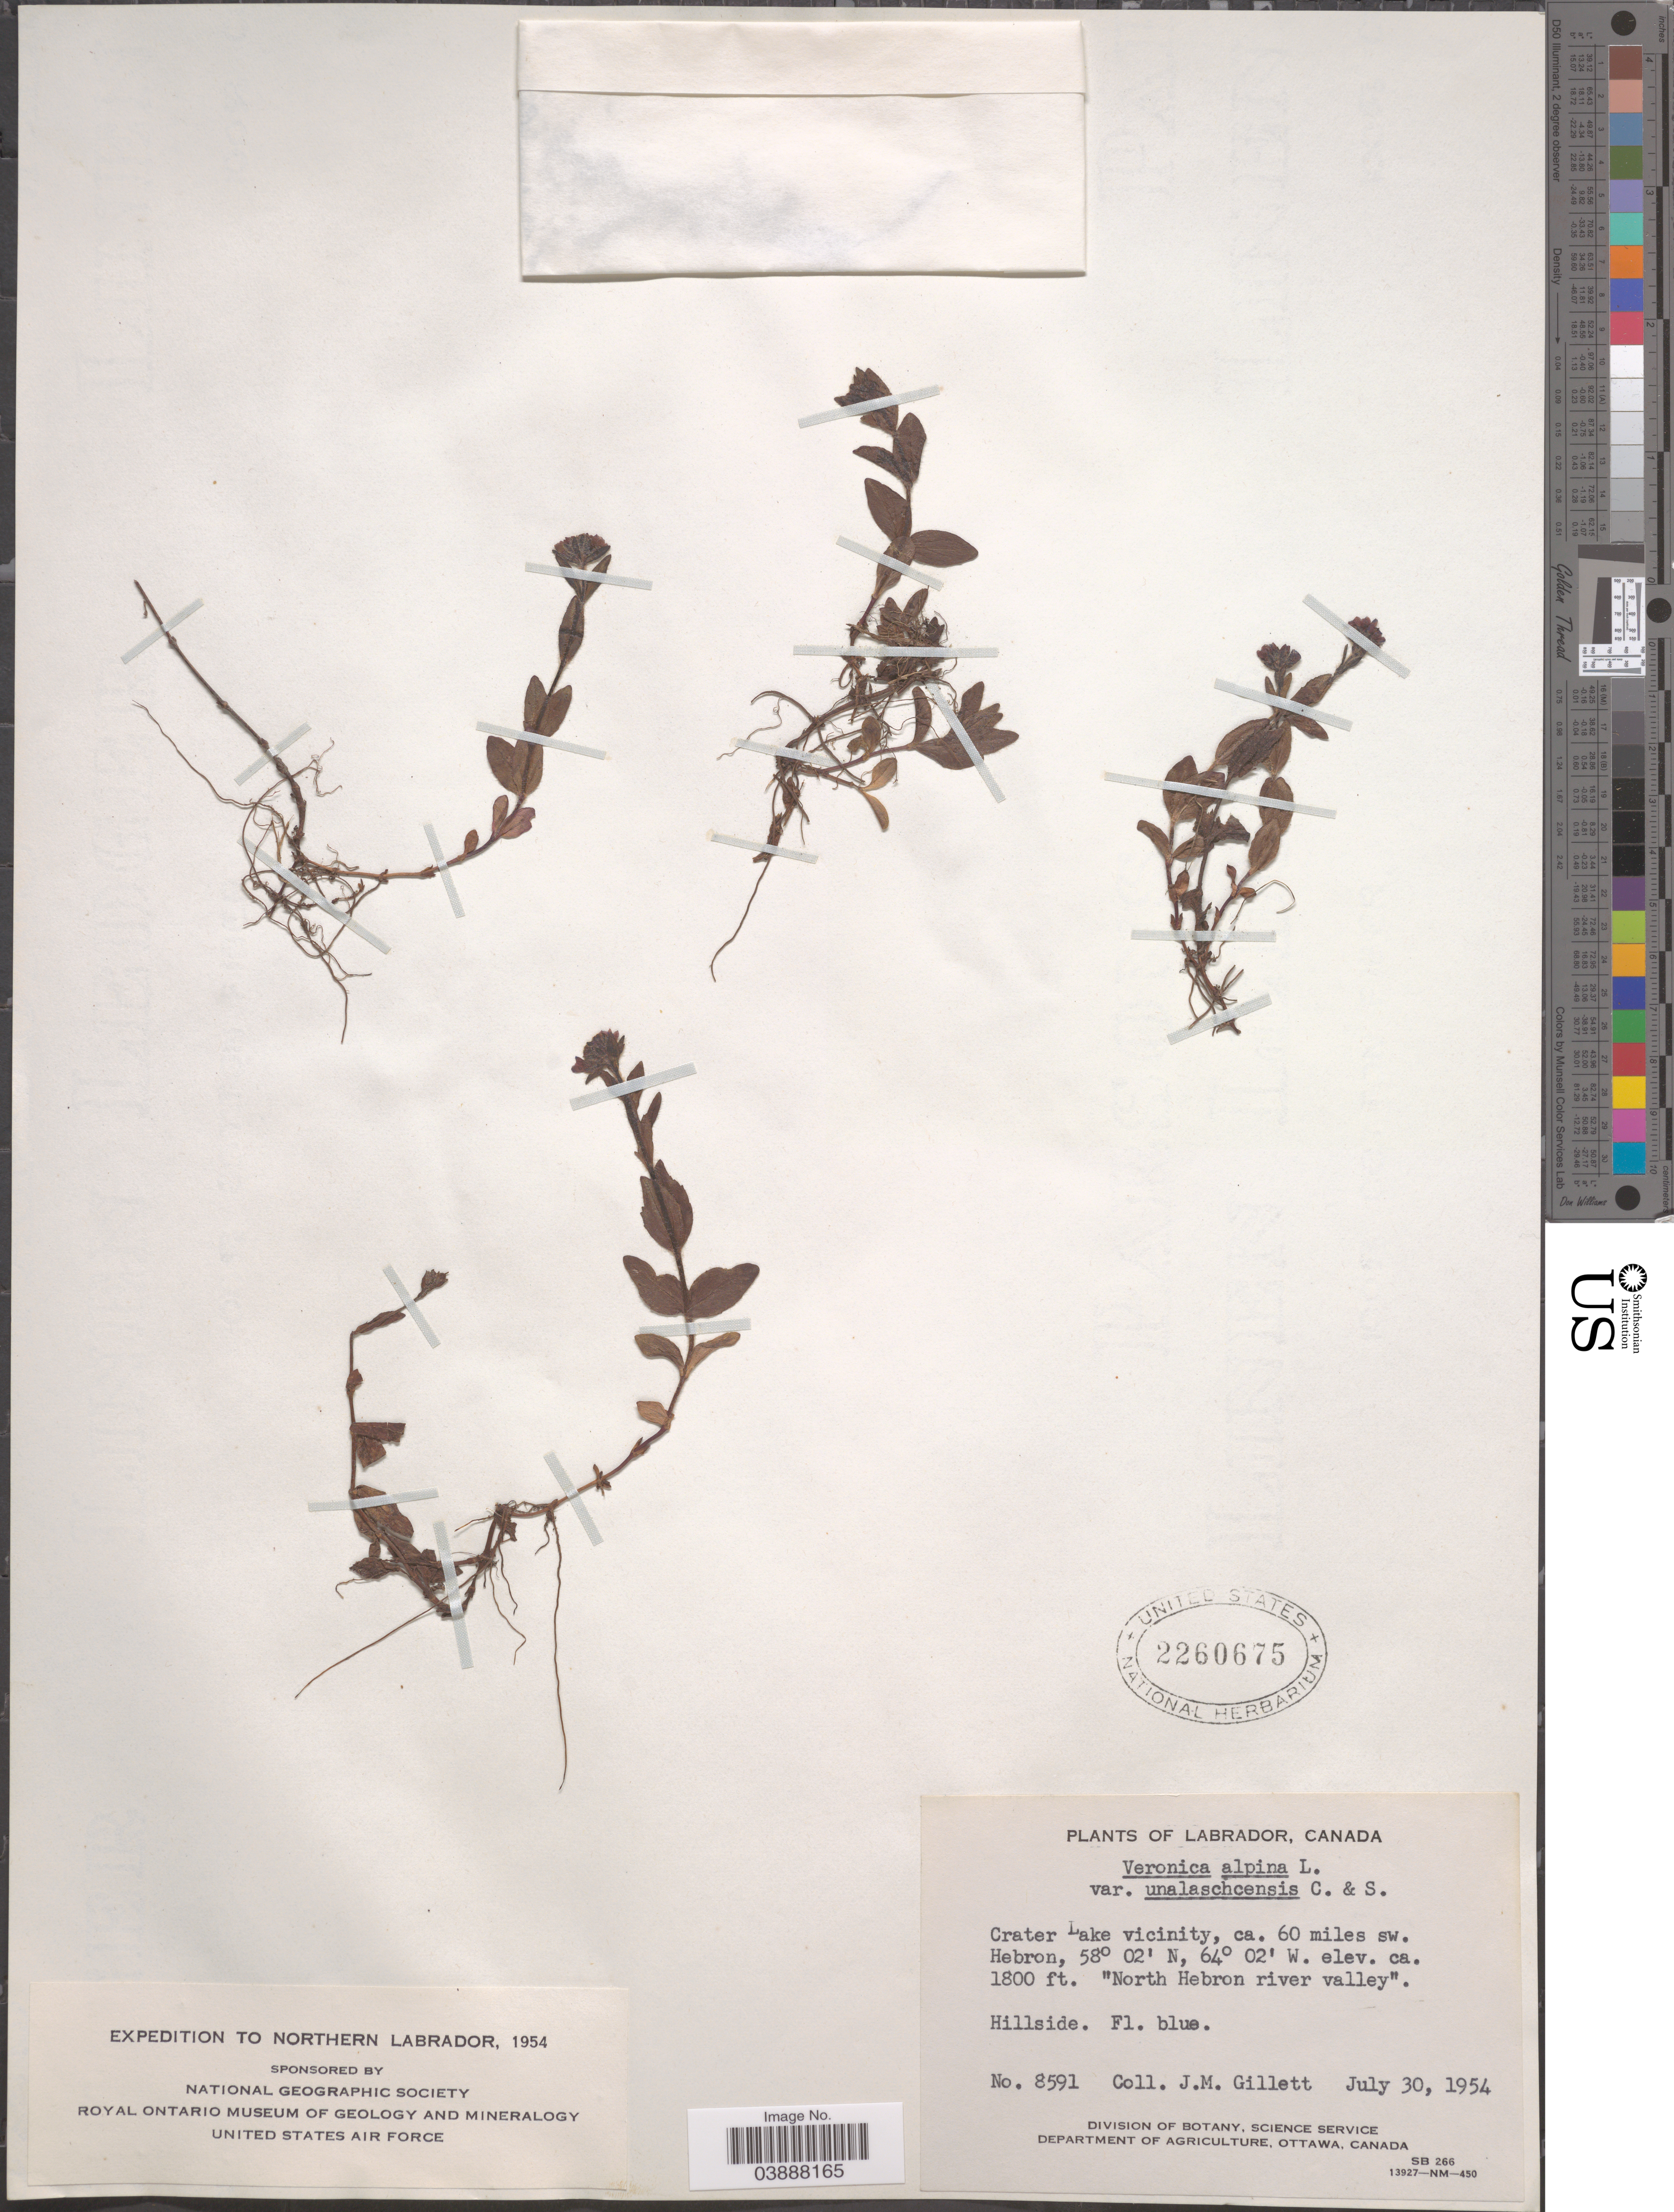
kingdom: Plantae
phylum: Tracheophyta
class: Magnoliopsida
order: Lamiales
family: Plantaginaceae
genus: Veronica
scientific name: Veronica wormskjoldii subsp. wormskjoldii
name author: Roem. & Schult.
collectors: J. M. Gillett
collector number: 8591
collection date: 1954-07-30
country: Canada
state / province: Newfoundland and Labrador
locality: Northern Labrador. Labrador. Crater Lake vicinity, ca. 60 miles sw. Hebron. 'North Hebron river valley'.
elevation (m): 549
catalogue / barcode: US 2260675